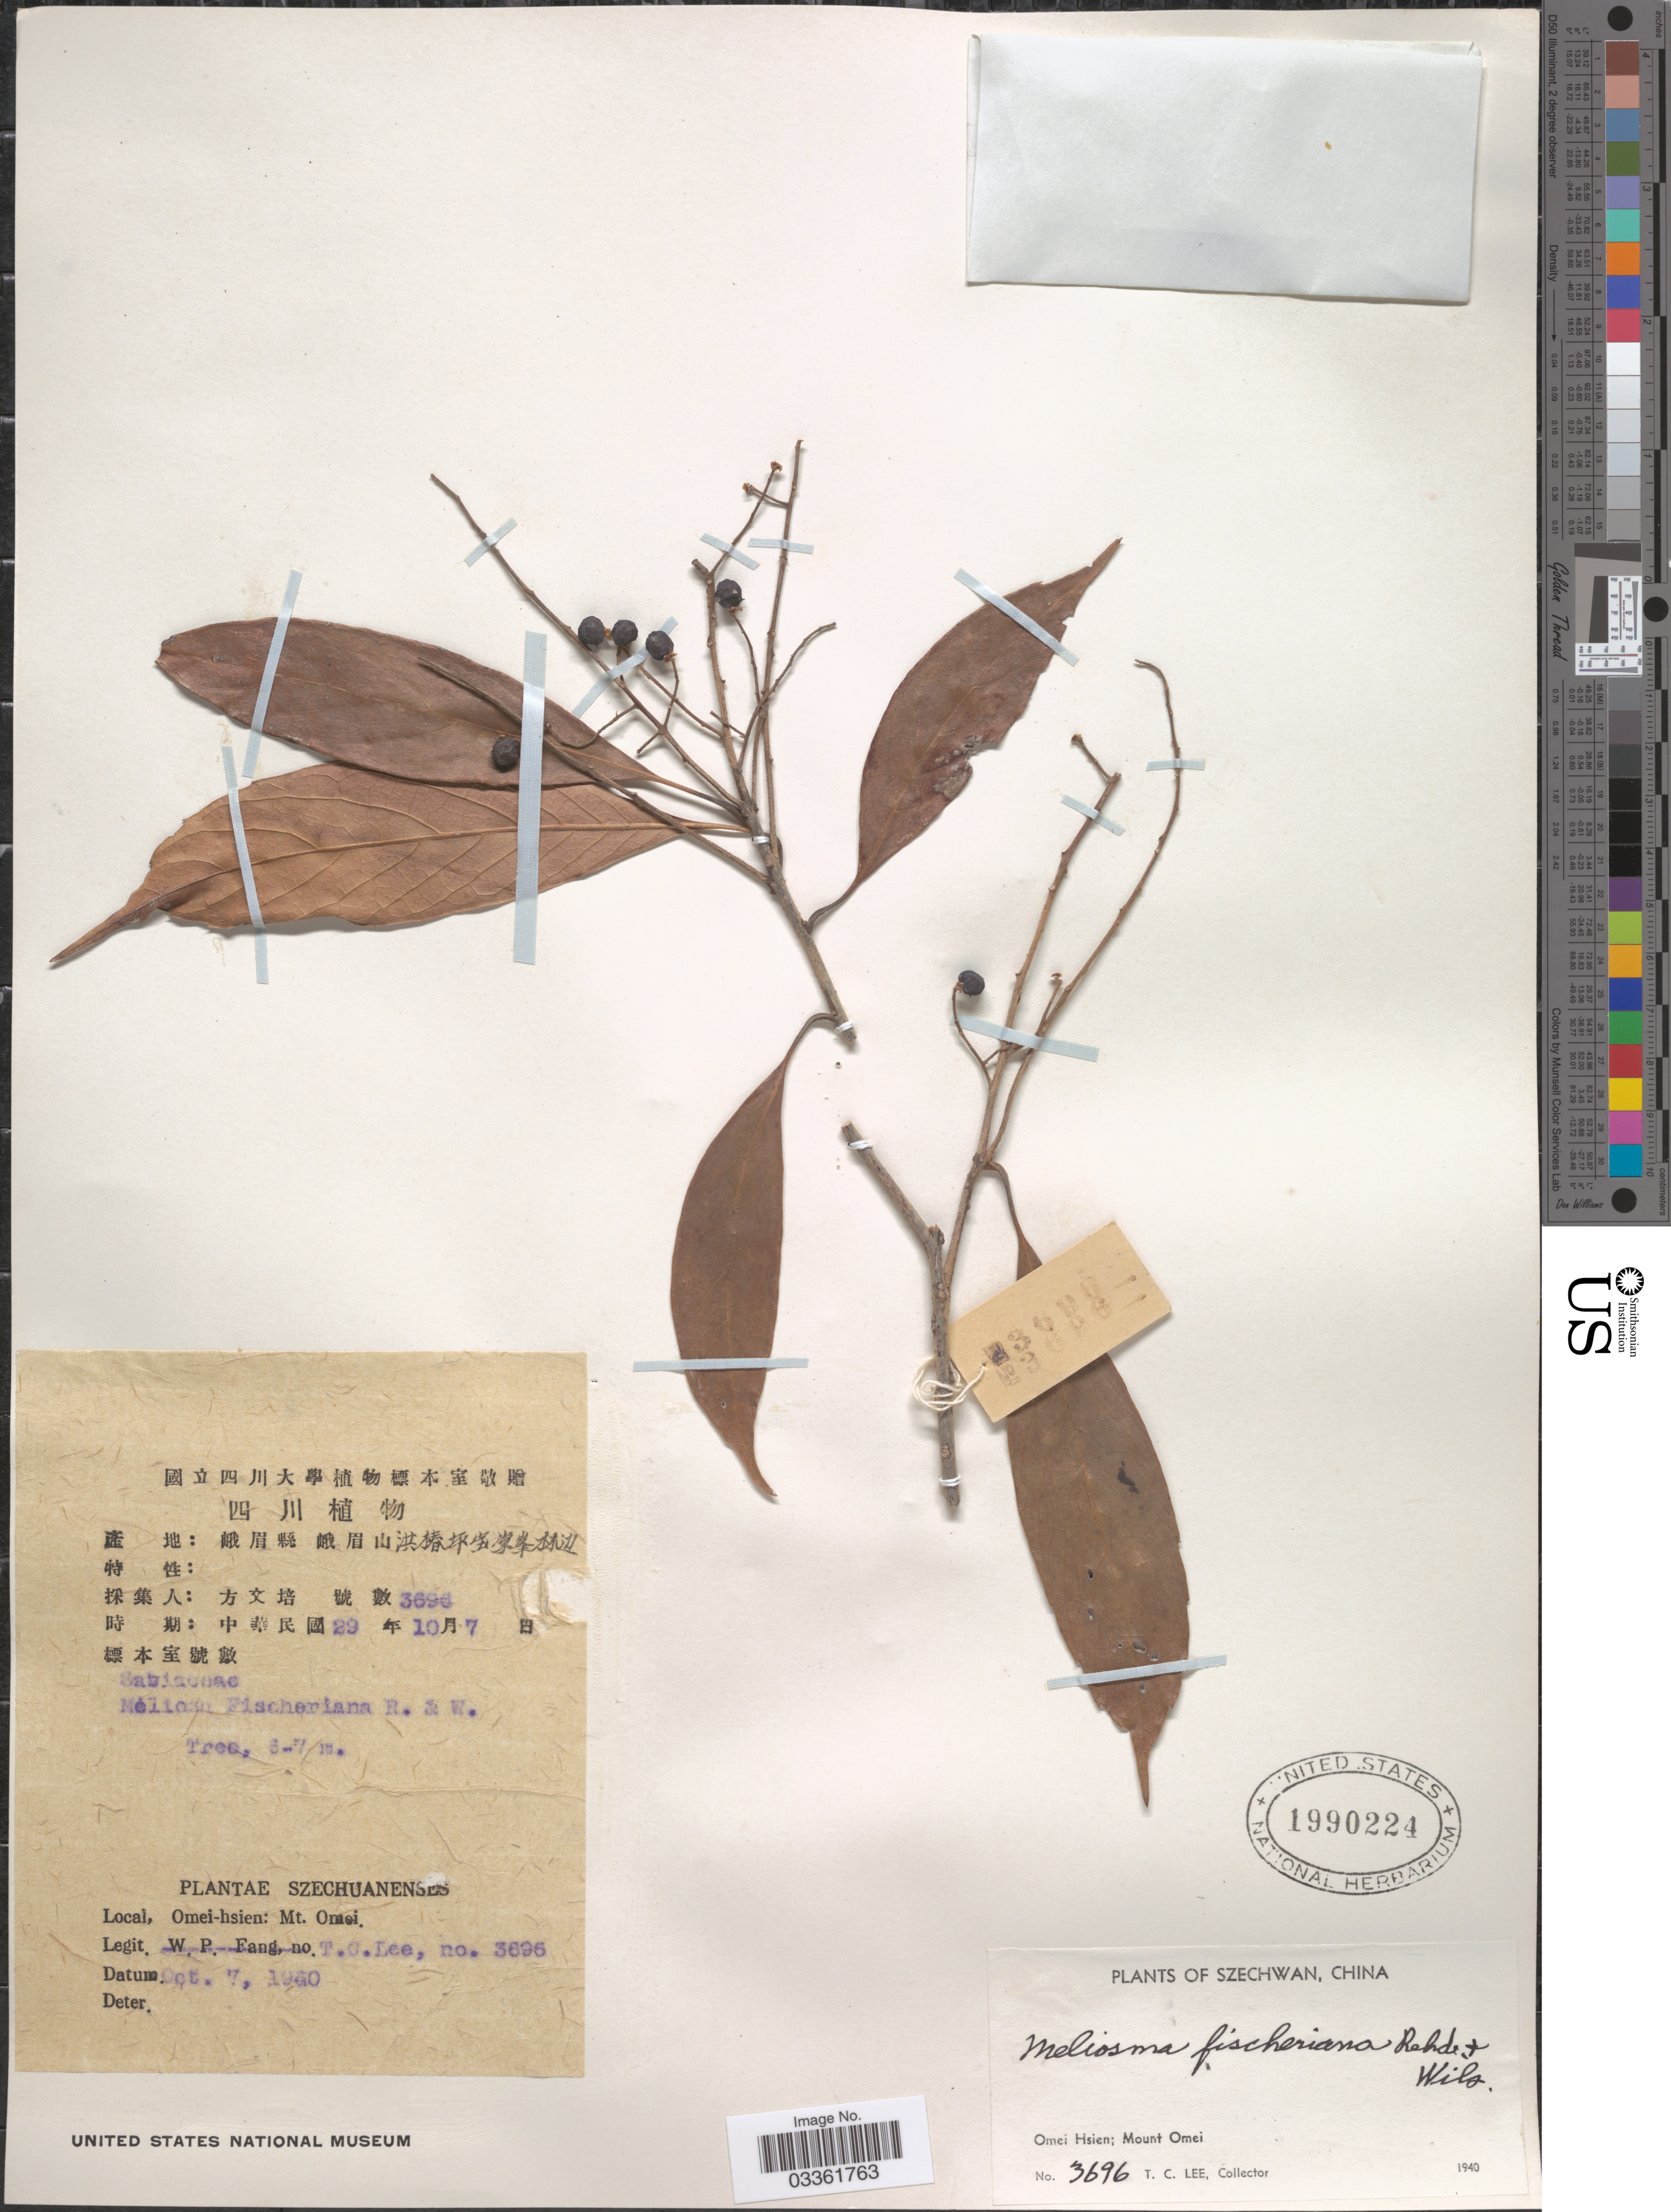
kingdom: Plantae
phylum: Tracheophyta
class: Magnoliopsida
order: Proteales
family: Sabiaceae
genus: Meliosma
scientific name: Meliosma fischeriana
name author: Rehder & E.H. Wilson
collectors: T. Lee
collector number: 3696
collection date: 1940-10-07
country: China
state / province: Sichuan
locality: Szechwan. Omei Hsien; Mount Omei.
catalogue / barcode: US 1990224